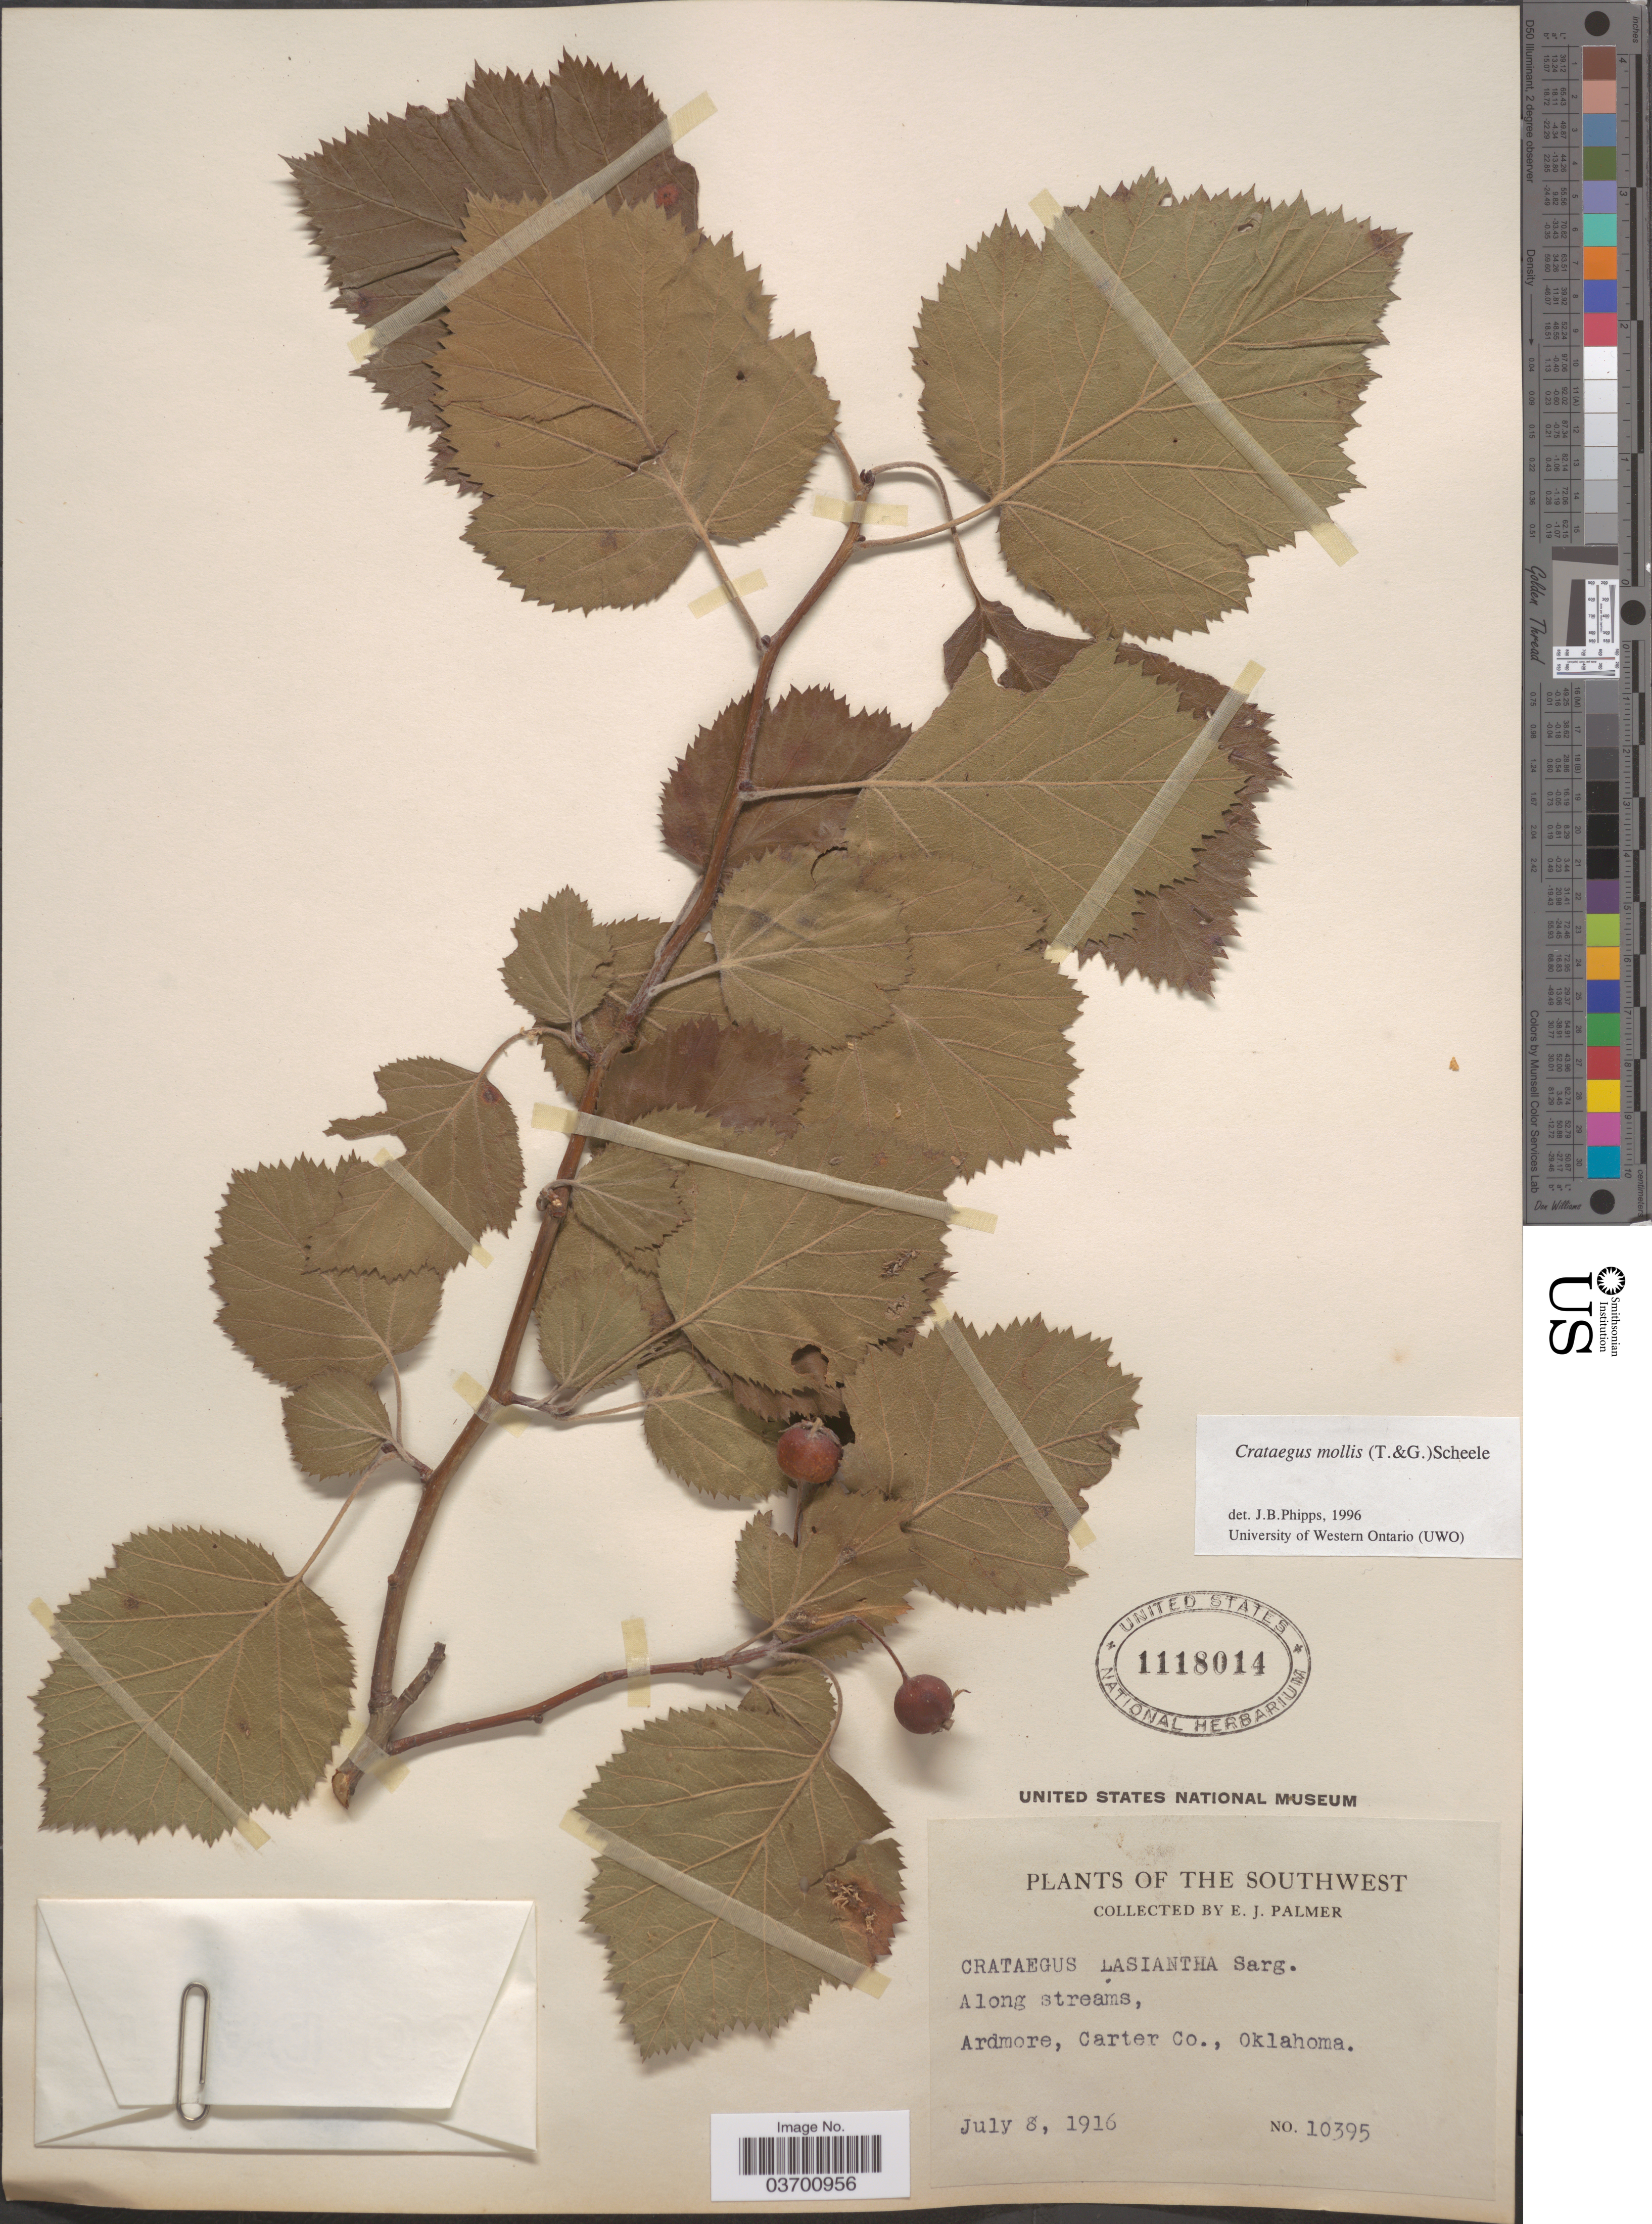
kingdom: Plantae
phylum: Tracheophyta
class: Magnoliopsida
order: Rosales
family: Rosaceae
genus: Crataegus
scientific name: Crataegus mollis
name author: (Torr. & A. Gray) Scheele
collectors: E. J. Palmer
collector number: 10395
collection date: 1916-07-08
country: United States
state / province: Oklahoma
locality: The Southwest. Along streams, Ardmore, Carter Co.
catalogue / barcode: US 1118014